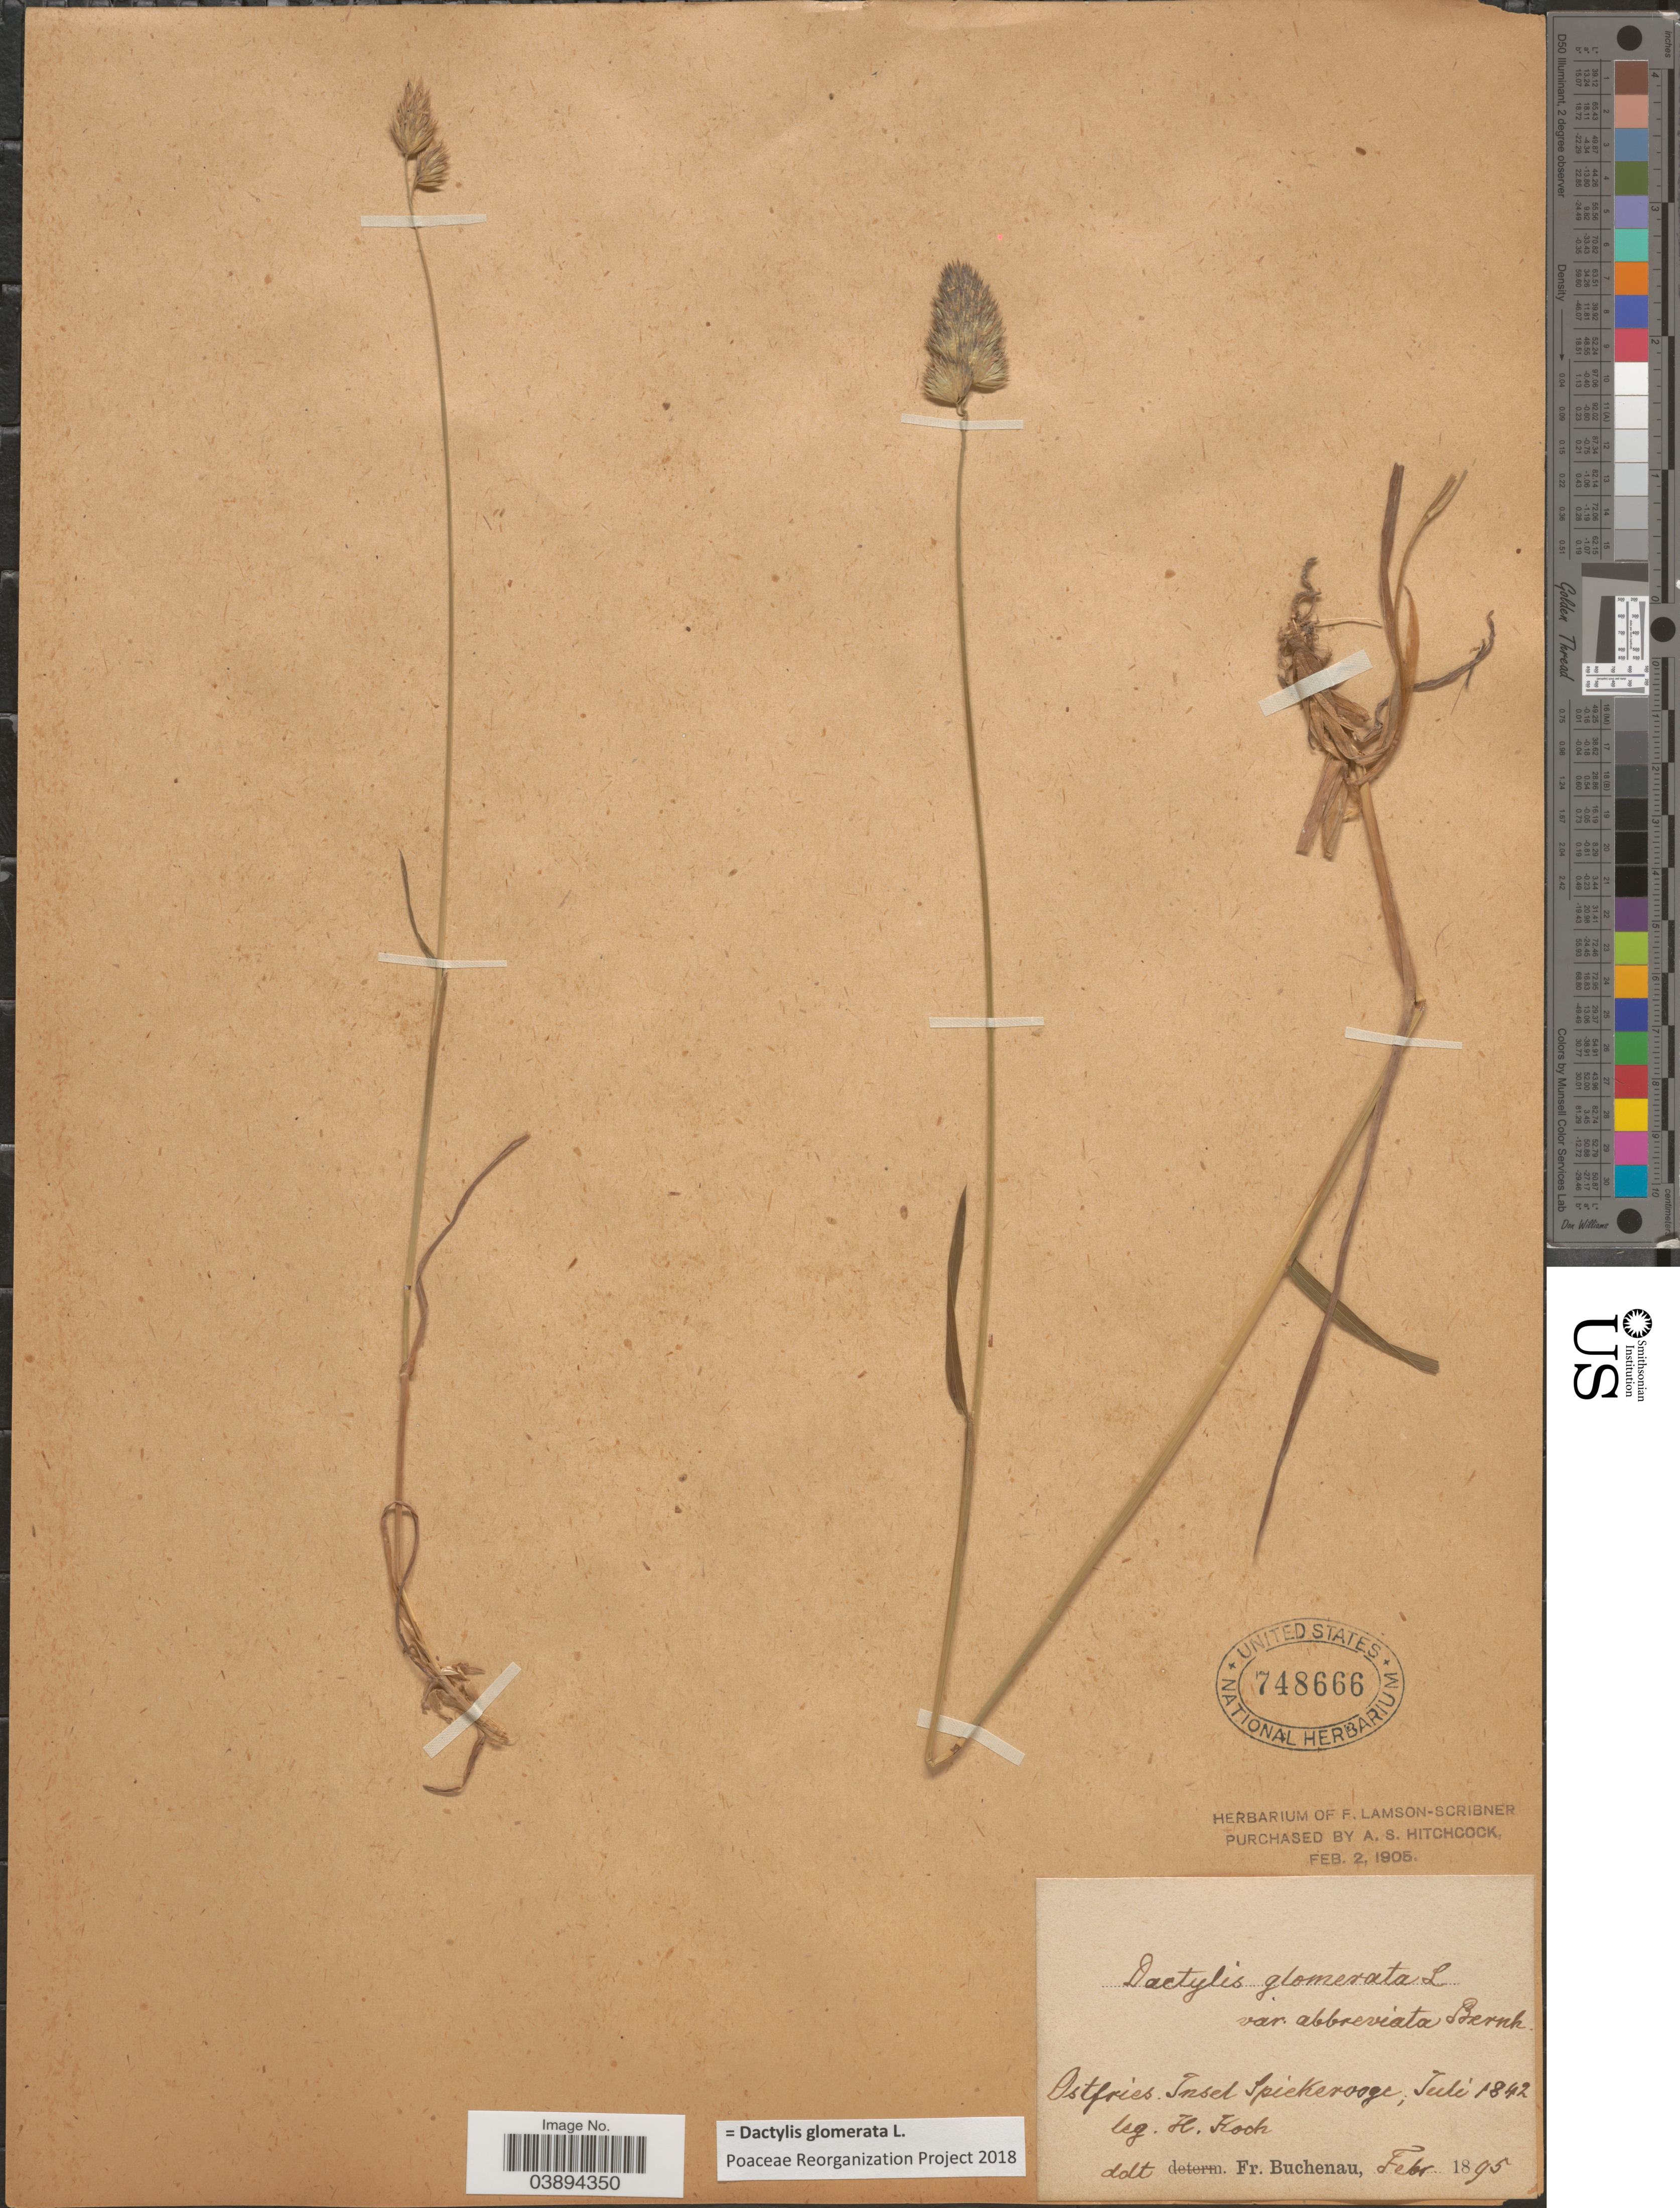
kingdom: Plantae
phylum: Tracheophyta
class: Liliopsida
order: Poales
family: Poaceae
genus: Dactylis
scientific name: Dactylis glomerata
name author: L.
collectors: H. Koch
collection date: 1842-07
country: Germany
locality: Ostfries. Insel Spiekerooge.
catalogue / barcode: US 748666